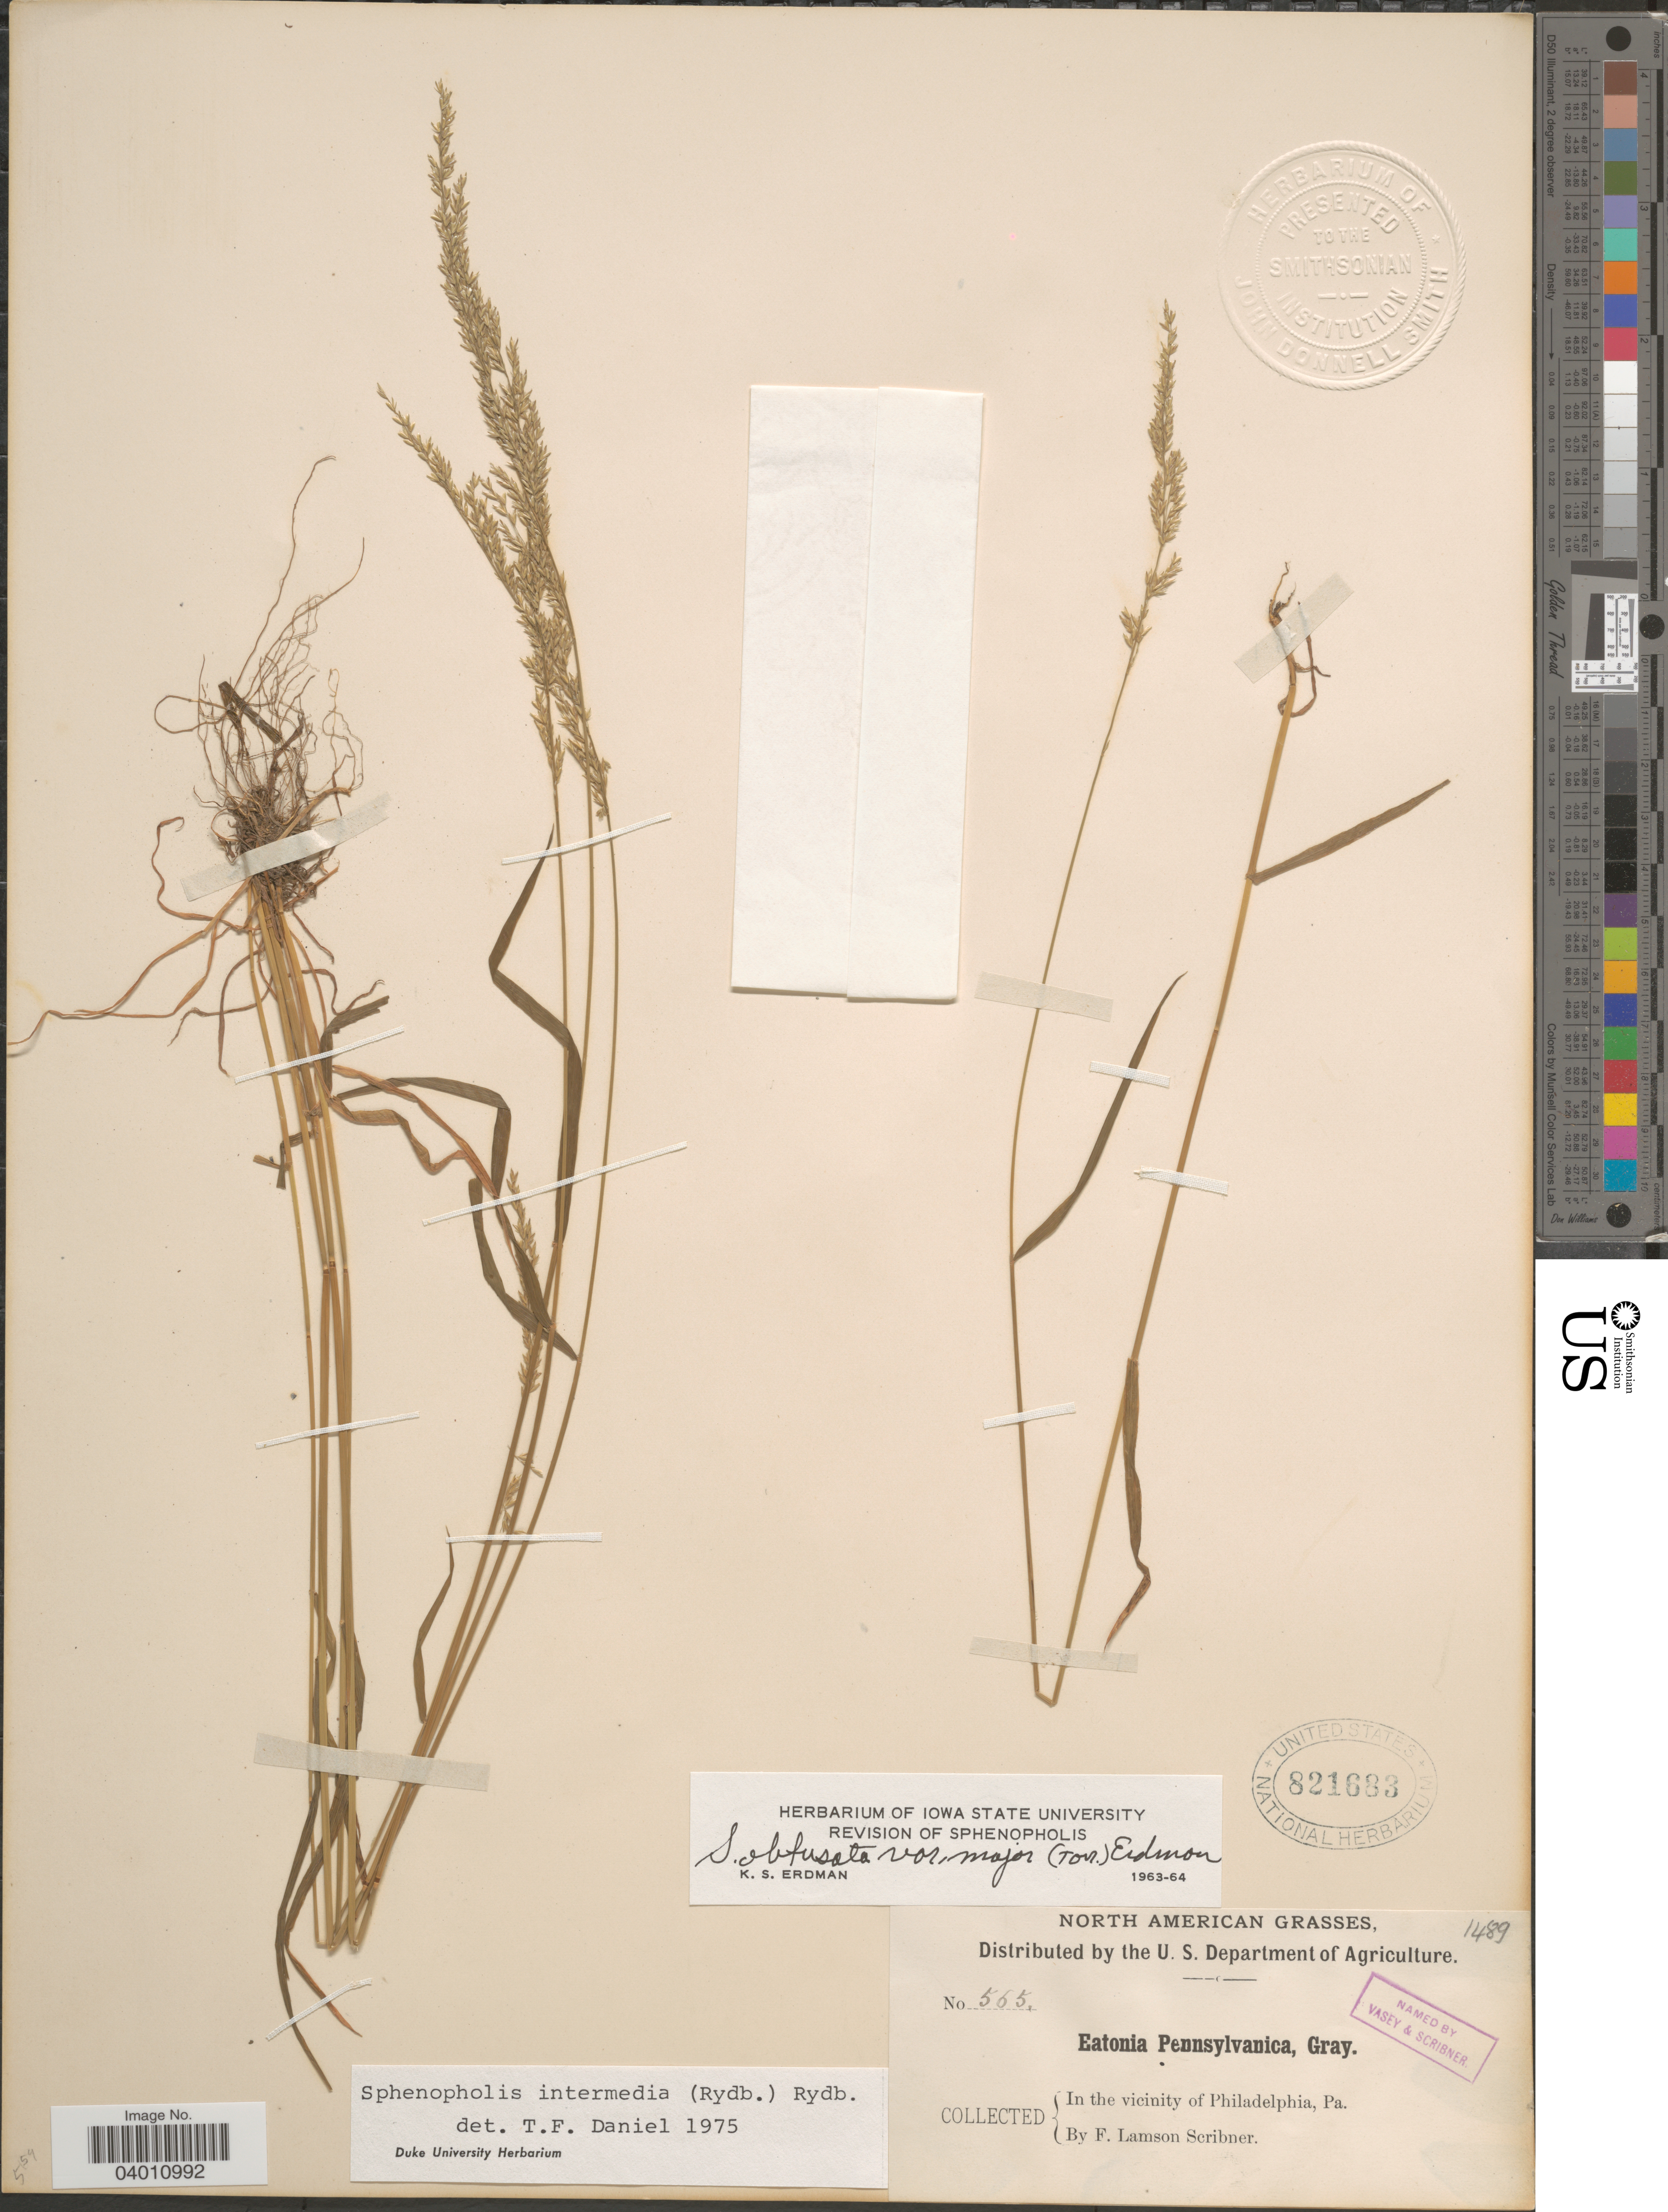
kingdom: Plantae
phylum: Tracheophyta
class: Liliopsida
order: Poales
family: Poaceae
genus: Sphenopholis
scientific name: Sphenopholis intermedia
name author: (Rydb.) Rydb.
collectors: F. Lamson-Scribner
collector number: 565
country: United States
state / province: Pennsylvania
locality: In the vicinity of Philadelphia.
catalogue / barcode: US 821683